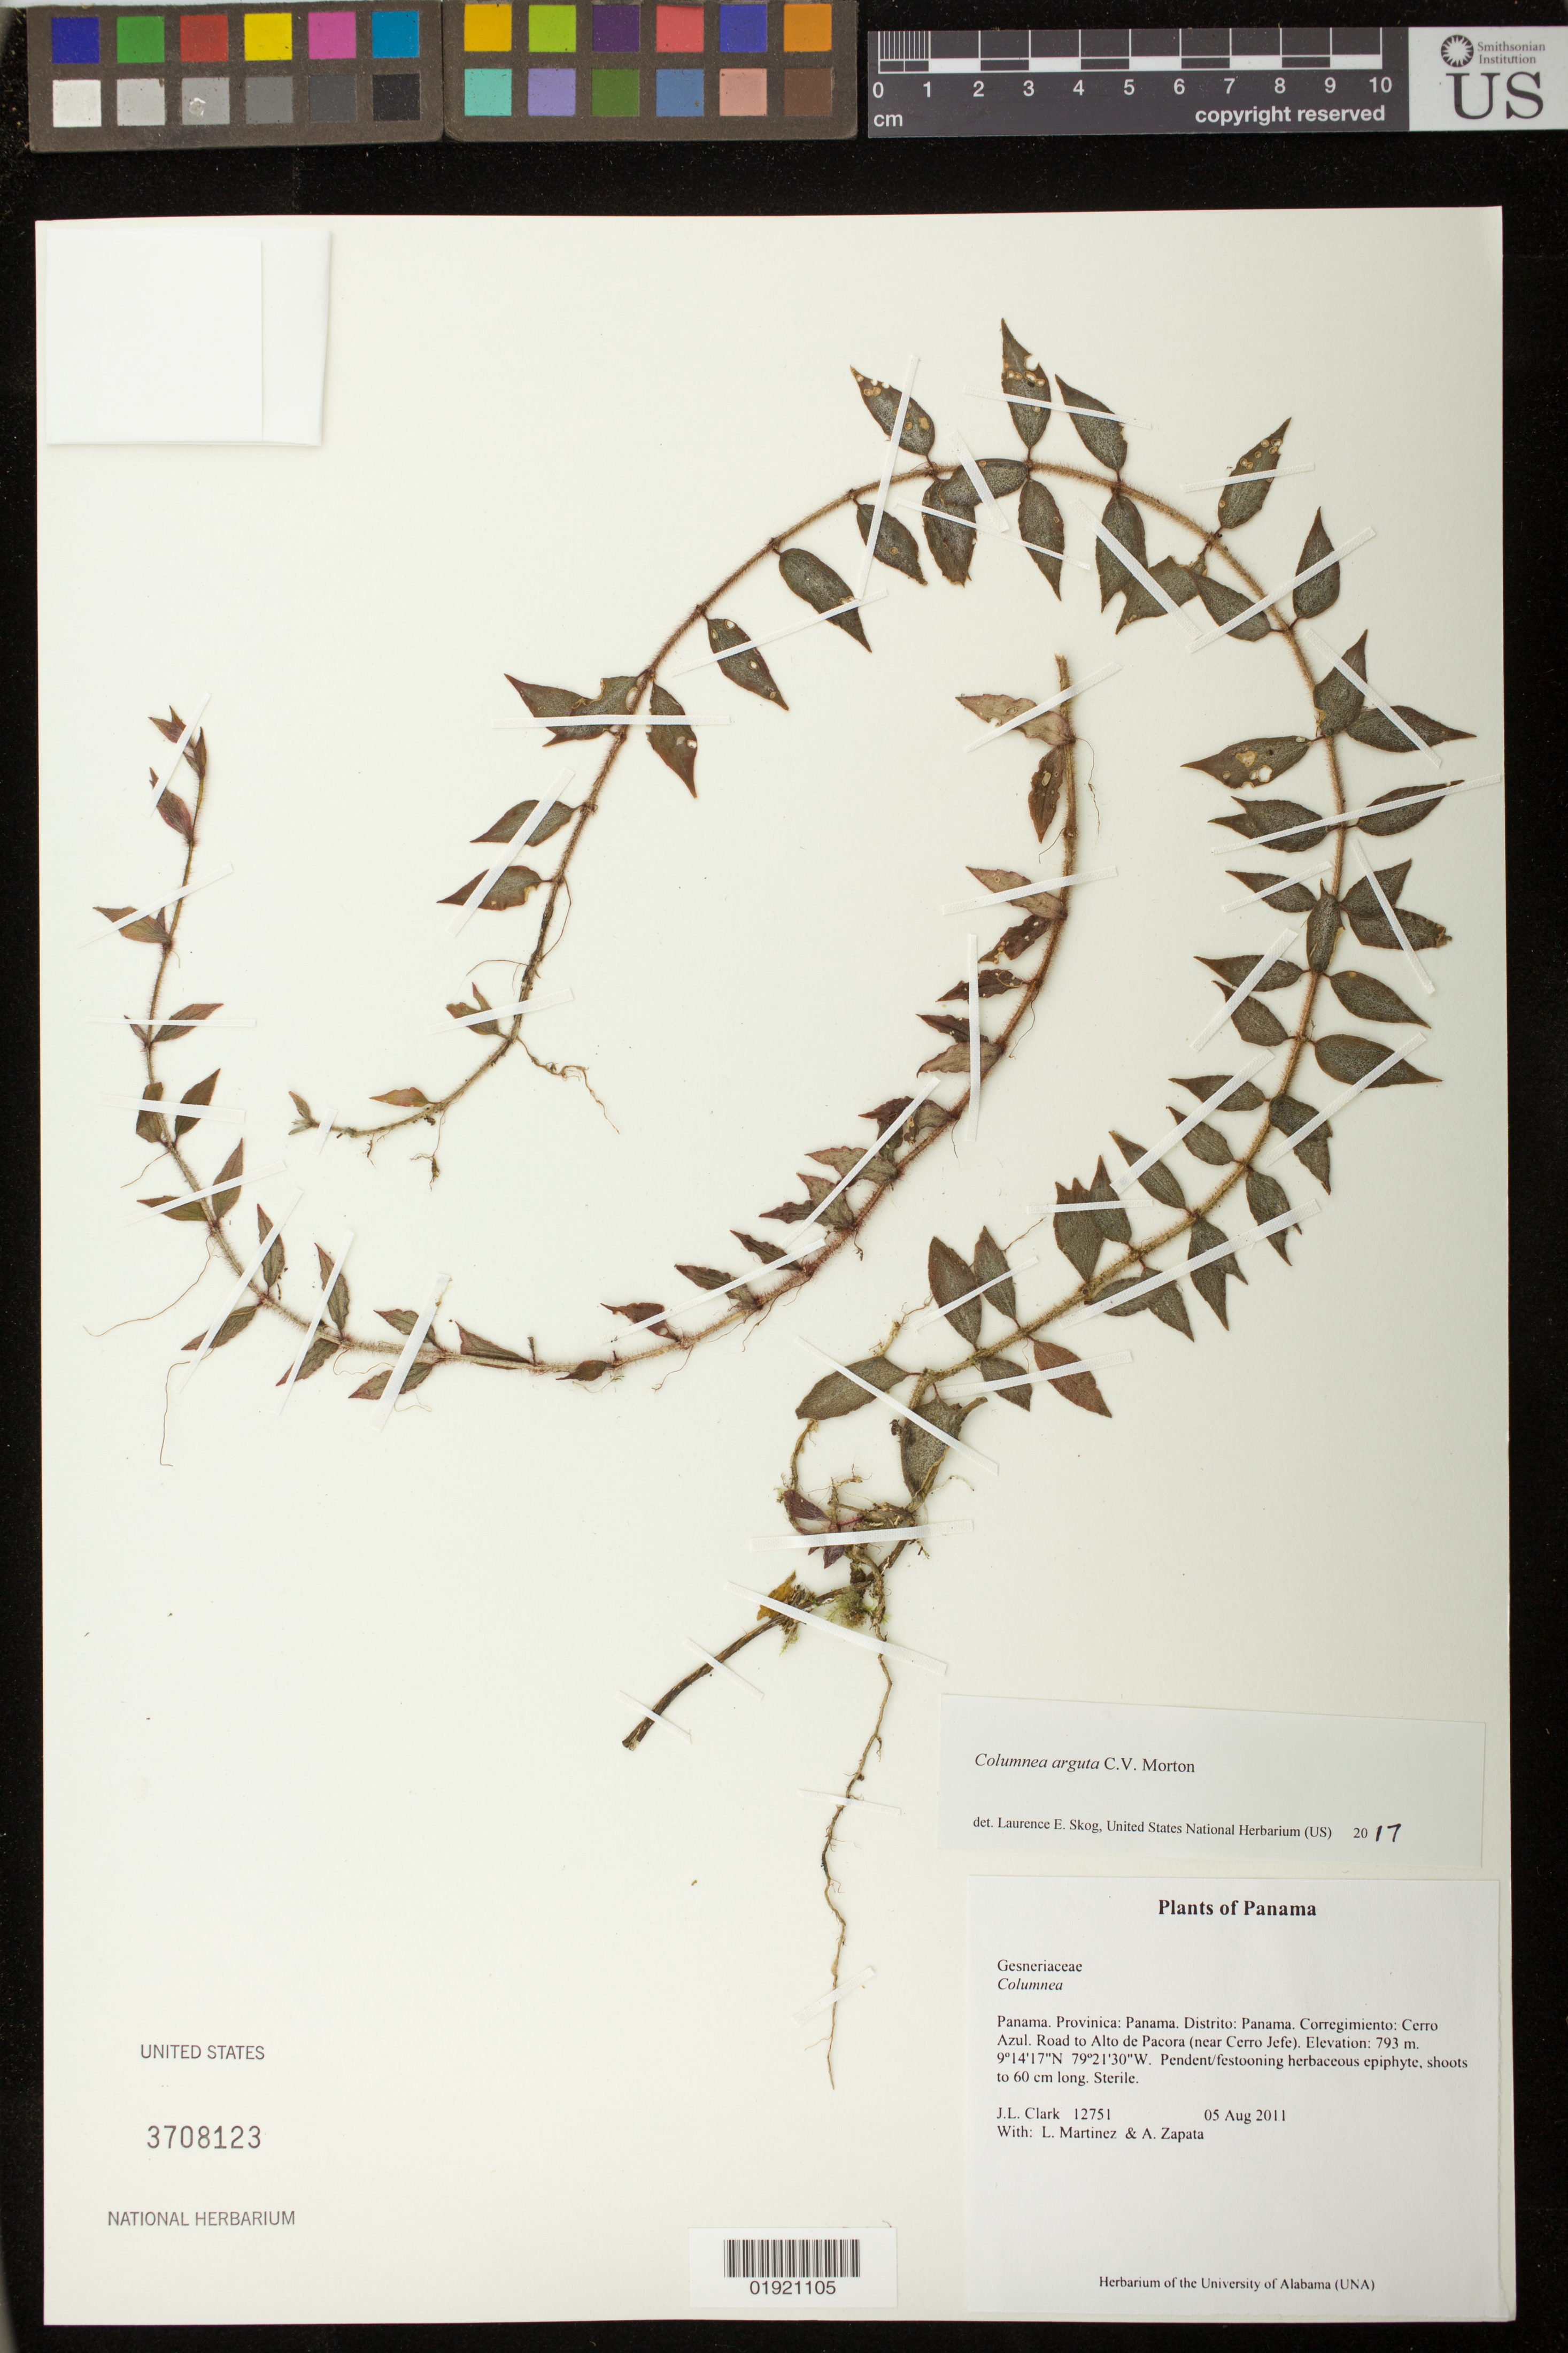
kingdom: Plantae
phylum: Tracheophyta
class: Magnoliopsida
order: Lamiales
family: Gesneriaceae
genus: Columnea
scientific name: Columnea sp.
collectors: J. L. Clark, L. Martinez & A. Zapata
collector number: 12751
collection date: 2011-08-05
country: Panama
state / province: Panamá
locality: Corregimiento: Cerro Azul. Road to Alto de Pacora (near Cerro Jefe).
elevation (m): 793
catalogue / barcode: US 3708123